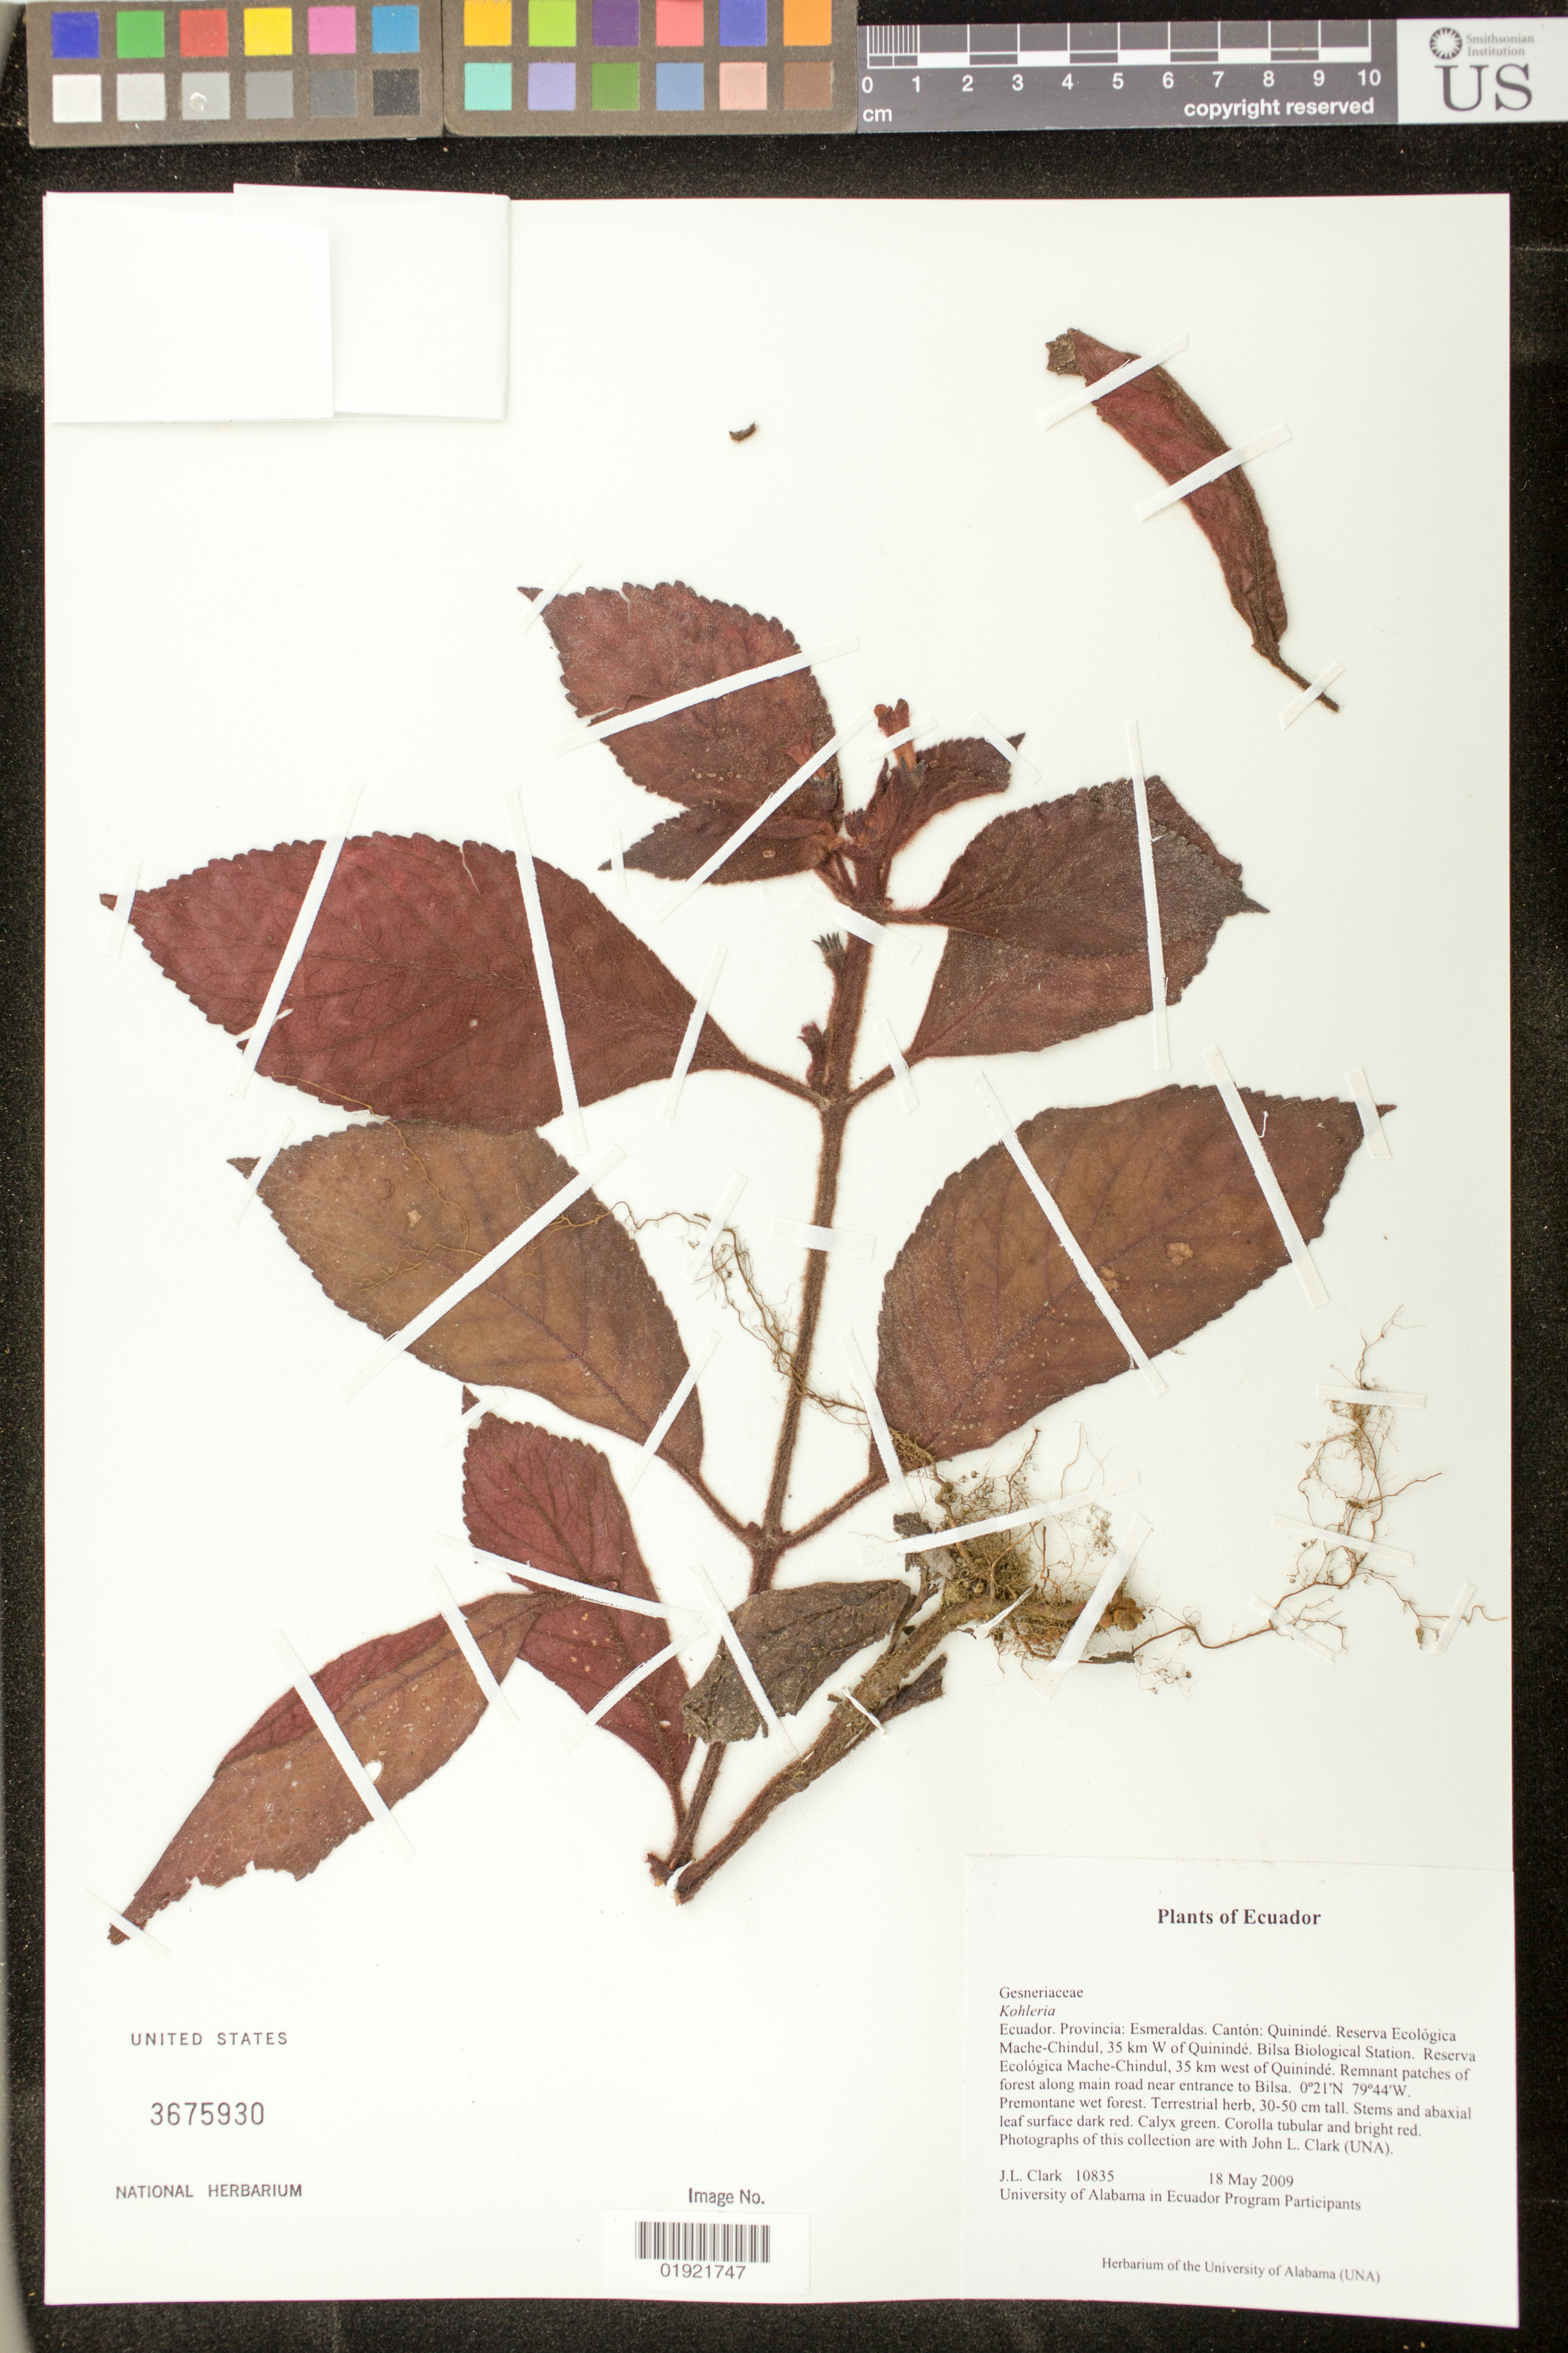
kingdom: Plantae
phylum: Tracheophyta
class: Magnoliopsida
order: Lamiales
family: Gesneriaceae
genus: Kohleria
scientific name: Kohleria sp.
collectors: J. L. Clark & University of Alabama in Ecuador Program participants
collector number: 10835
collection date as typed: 18 May 2009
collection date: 2009-05-18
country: Ecuador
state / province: Esmeraldas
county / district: Quinindé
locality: Reserva Ecologica Mache-Chindul, 35 km W of Quinindé. Bilsa Biological Station. Reserva Ecologica Mache-Chindul, 35 km west of Quinindé. Remnant patches of forest along main road near entrance to Bilsa.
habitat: Premontane wet forest.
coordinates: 0 21 0 N, 79 44 0 W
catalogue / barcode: US 3675930